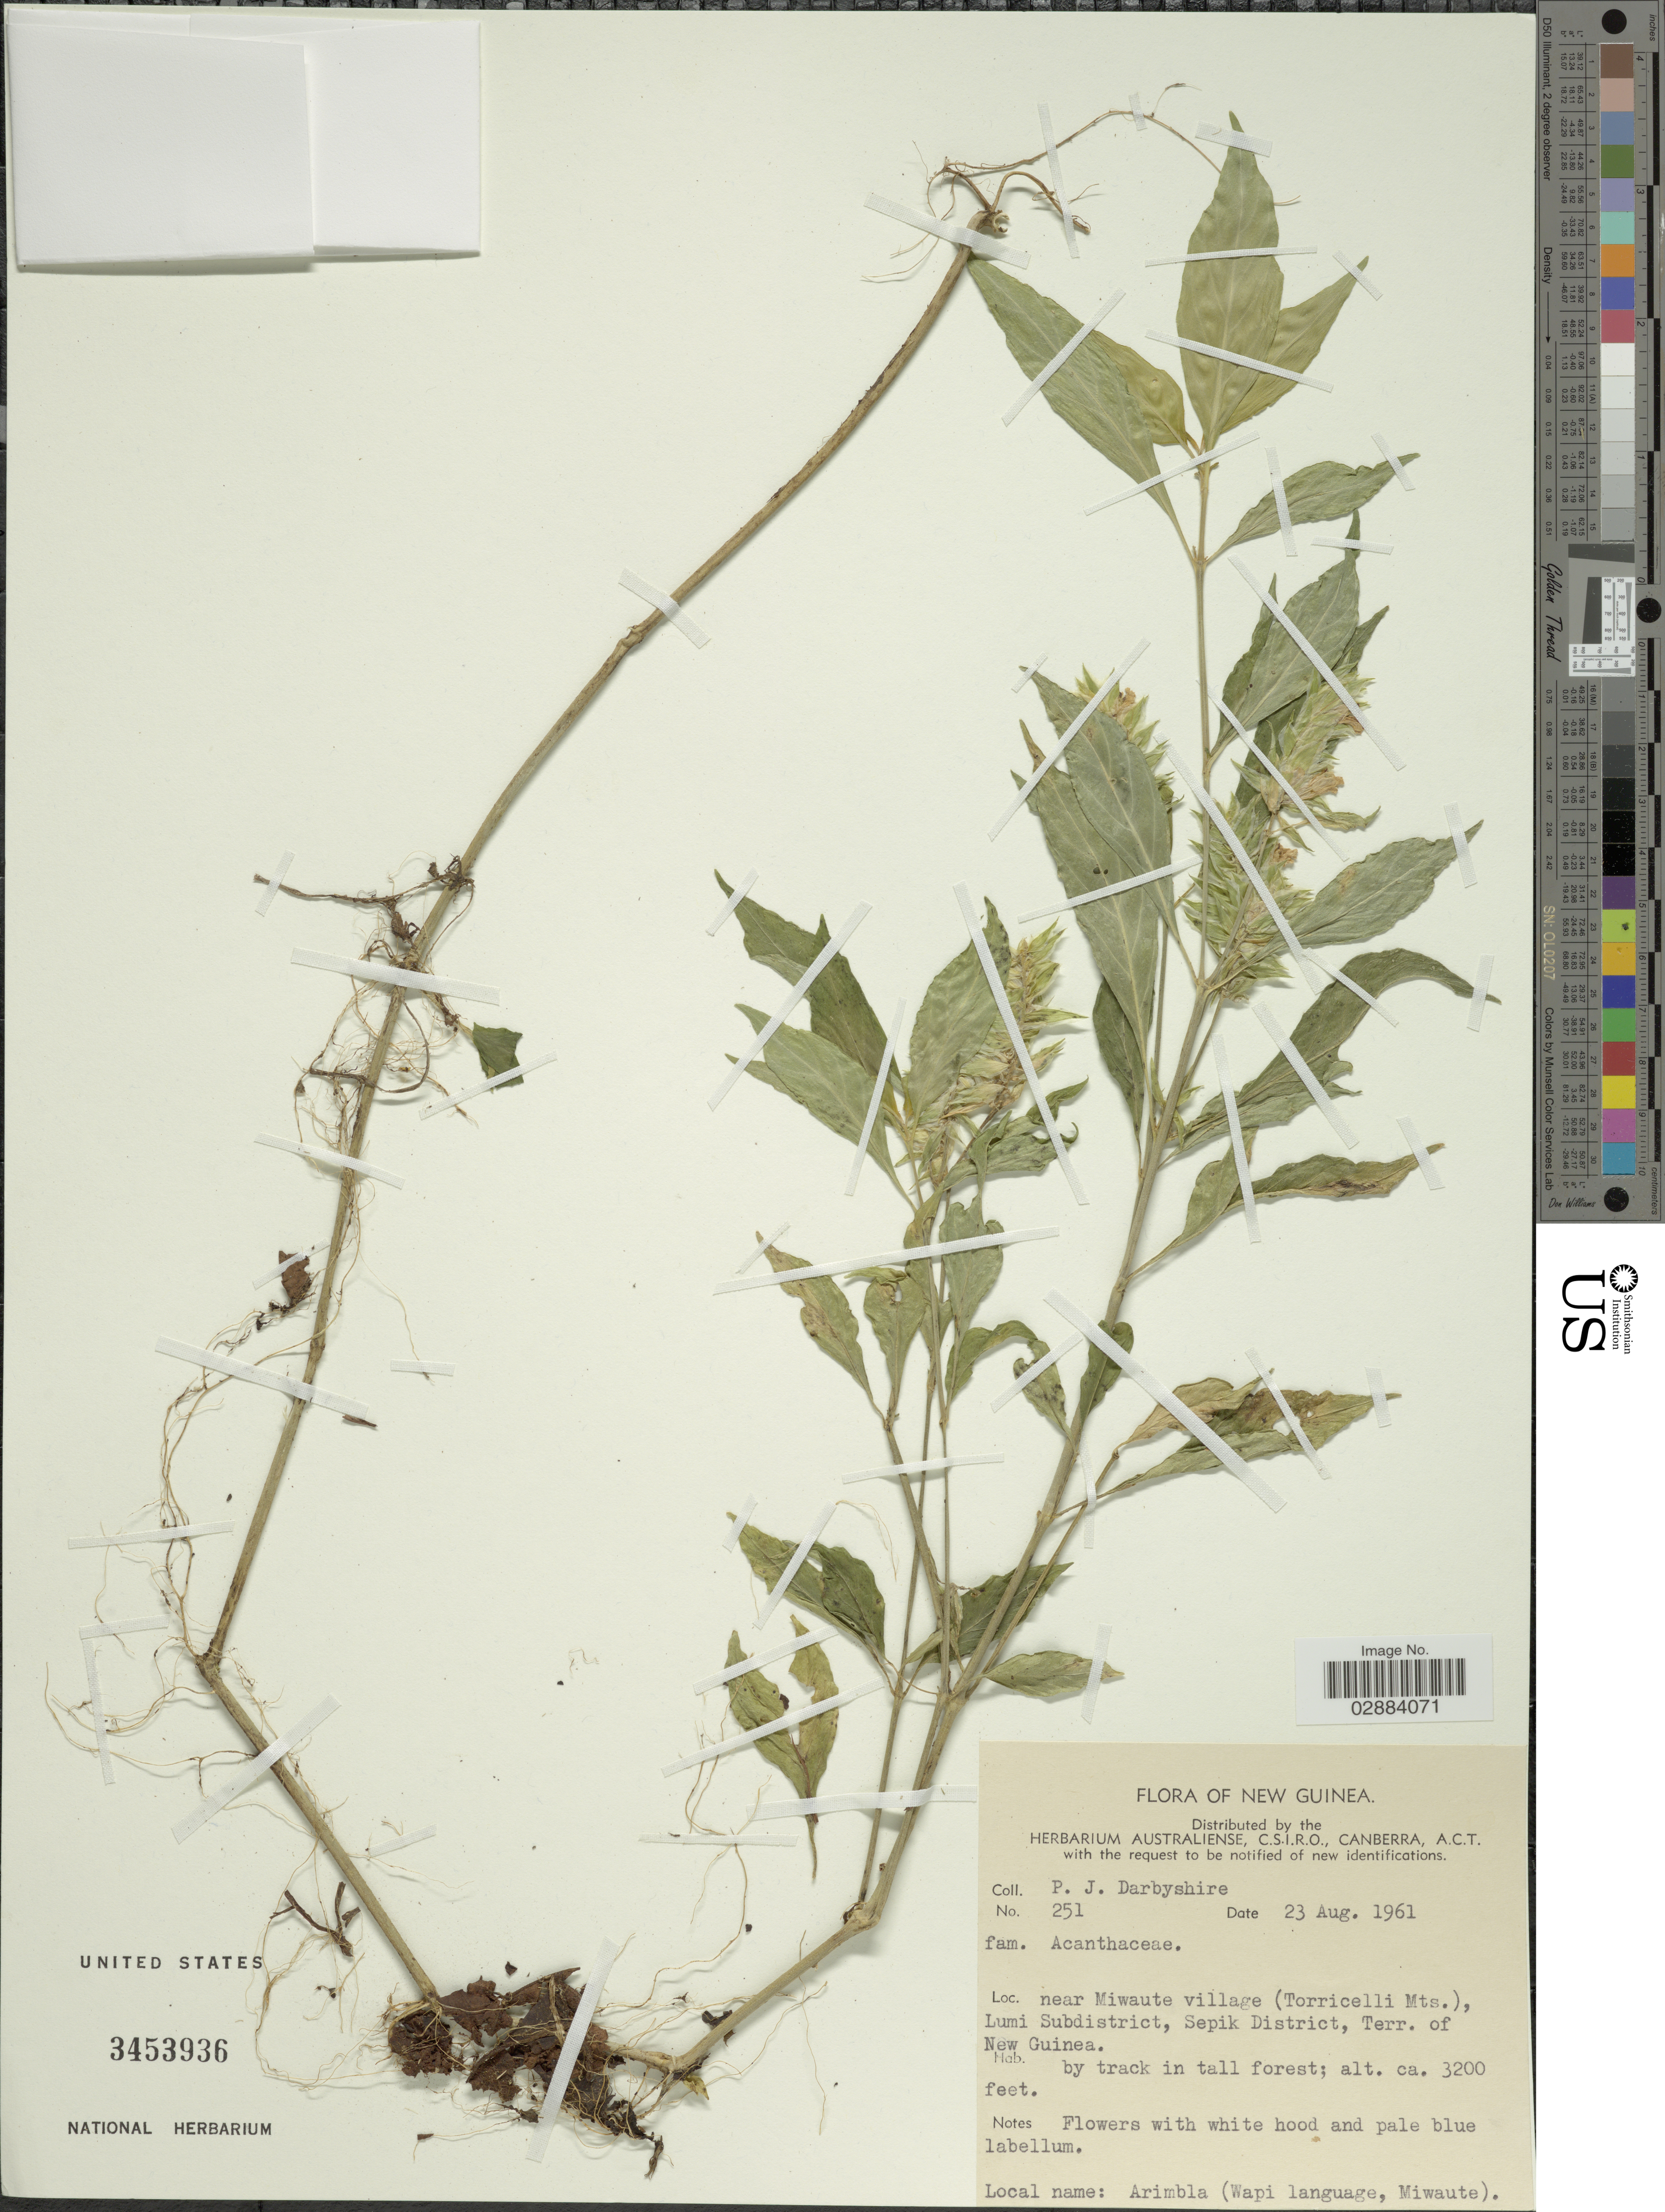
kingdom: Plantae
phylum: Tracheophyta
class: Magnoliopsida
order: Lamiales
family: Acanthaceae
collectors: P. Darbyshire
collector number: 251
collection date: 1961-08-23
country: Papua New Guinea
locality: New Guinea. Near Miwaute village (Torricelli Mts.), Lumi Subdistrict, Sepik District, Terr. of New Guinea.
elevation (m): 975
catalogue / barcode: US 3453936